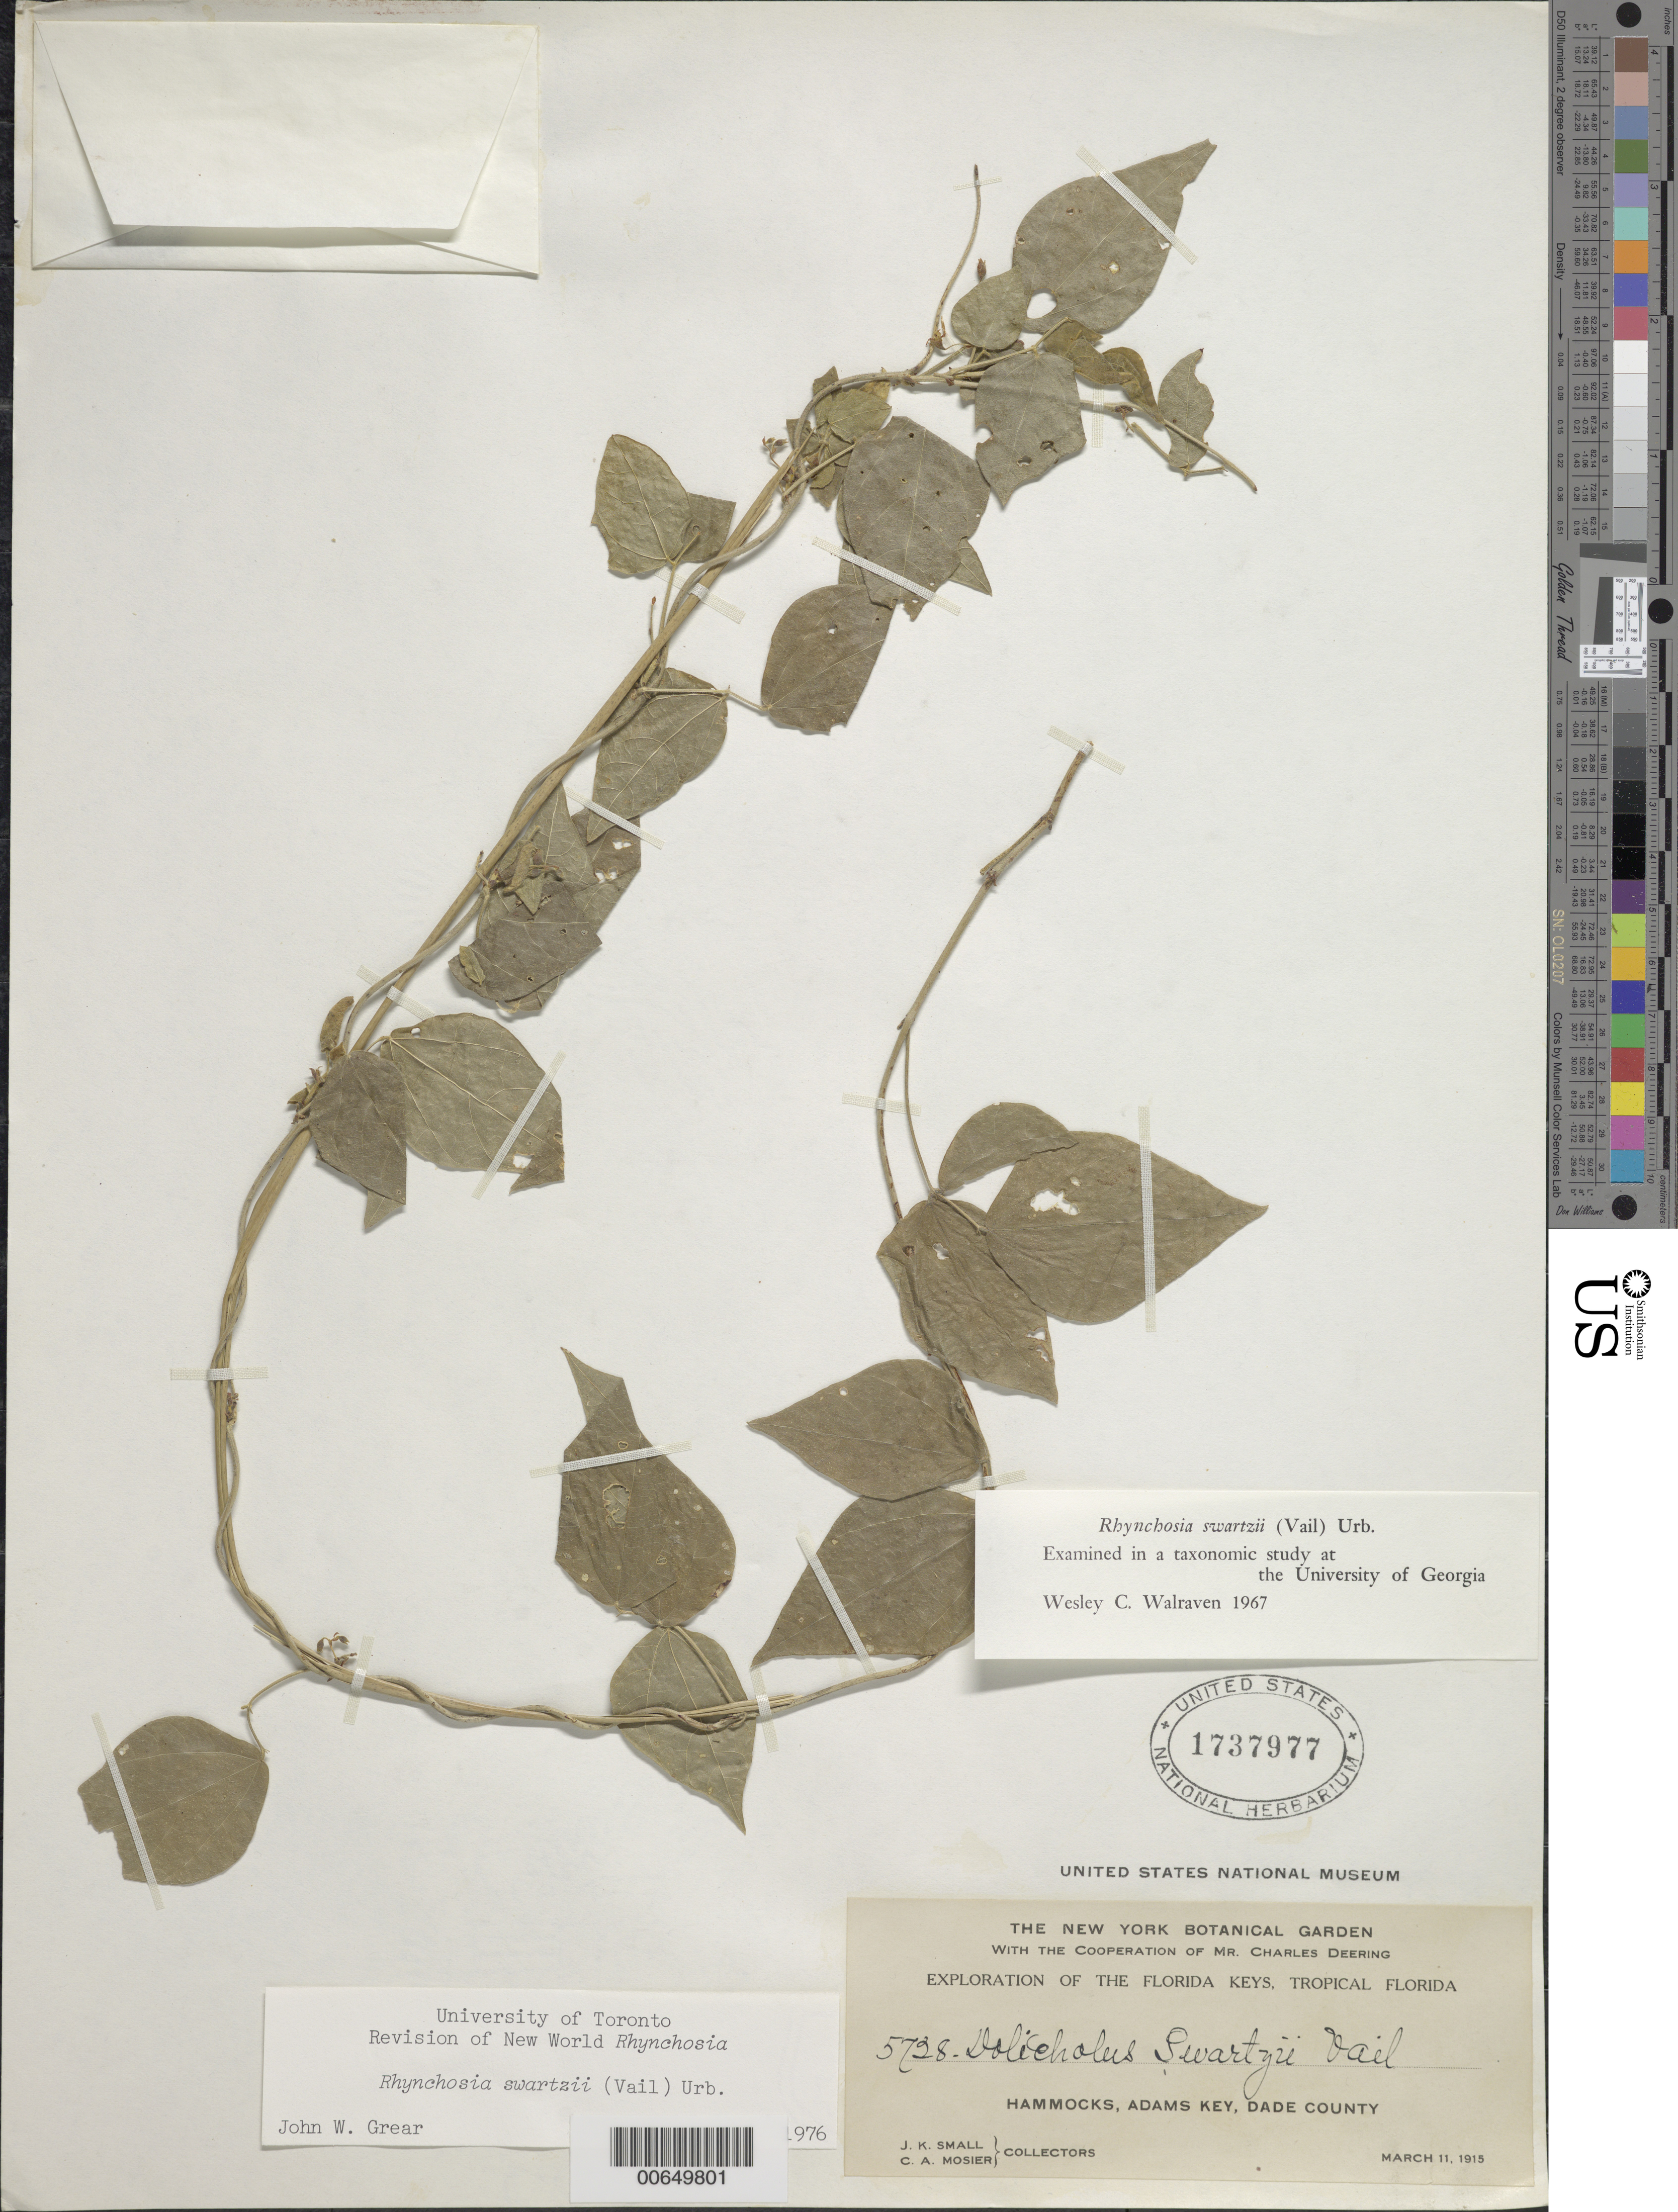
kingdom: Plantae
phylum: Tracheophyta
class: Magnoliopsida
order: Fabales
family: Fabaceae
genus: Rhynchosia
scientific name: Rhynchosia swartzii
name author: (Vail) Urb.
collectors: J. K. Small & C. A. Mosier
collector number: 5728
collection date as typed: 11 Mar 1915 or 03 Nov 1915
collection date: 1915-03-11 or 1915-11-03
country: United States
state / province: Florida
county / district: Dade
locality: Hammocks, Adams Key.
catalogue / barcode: US 1737977